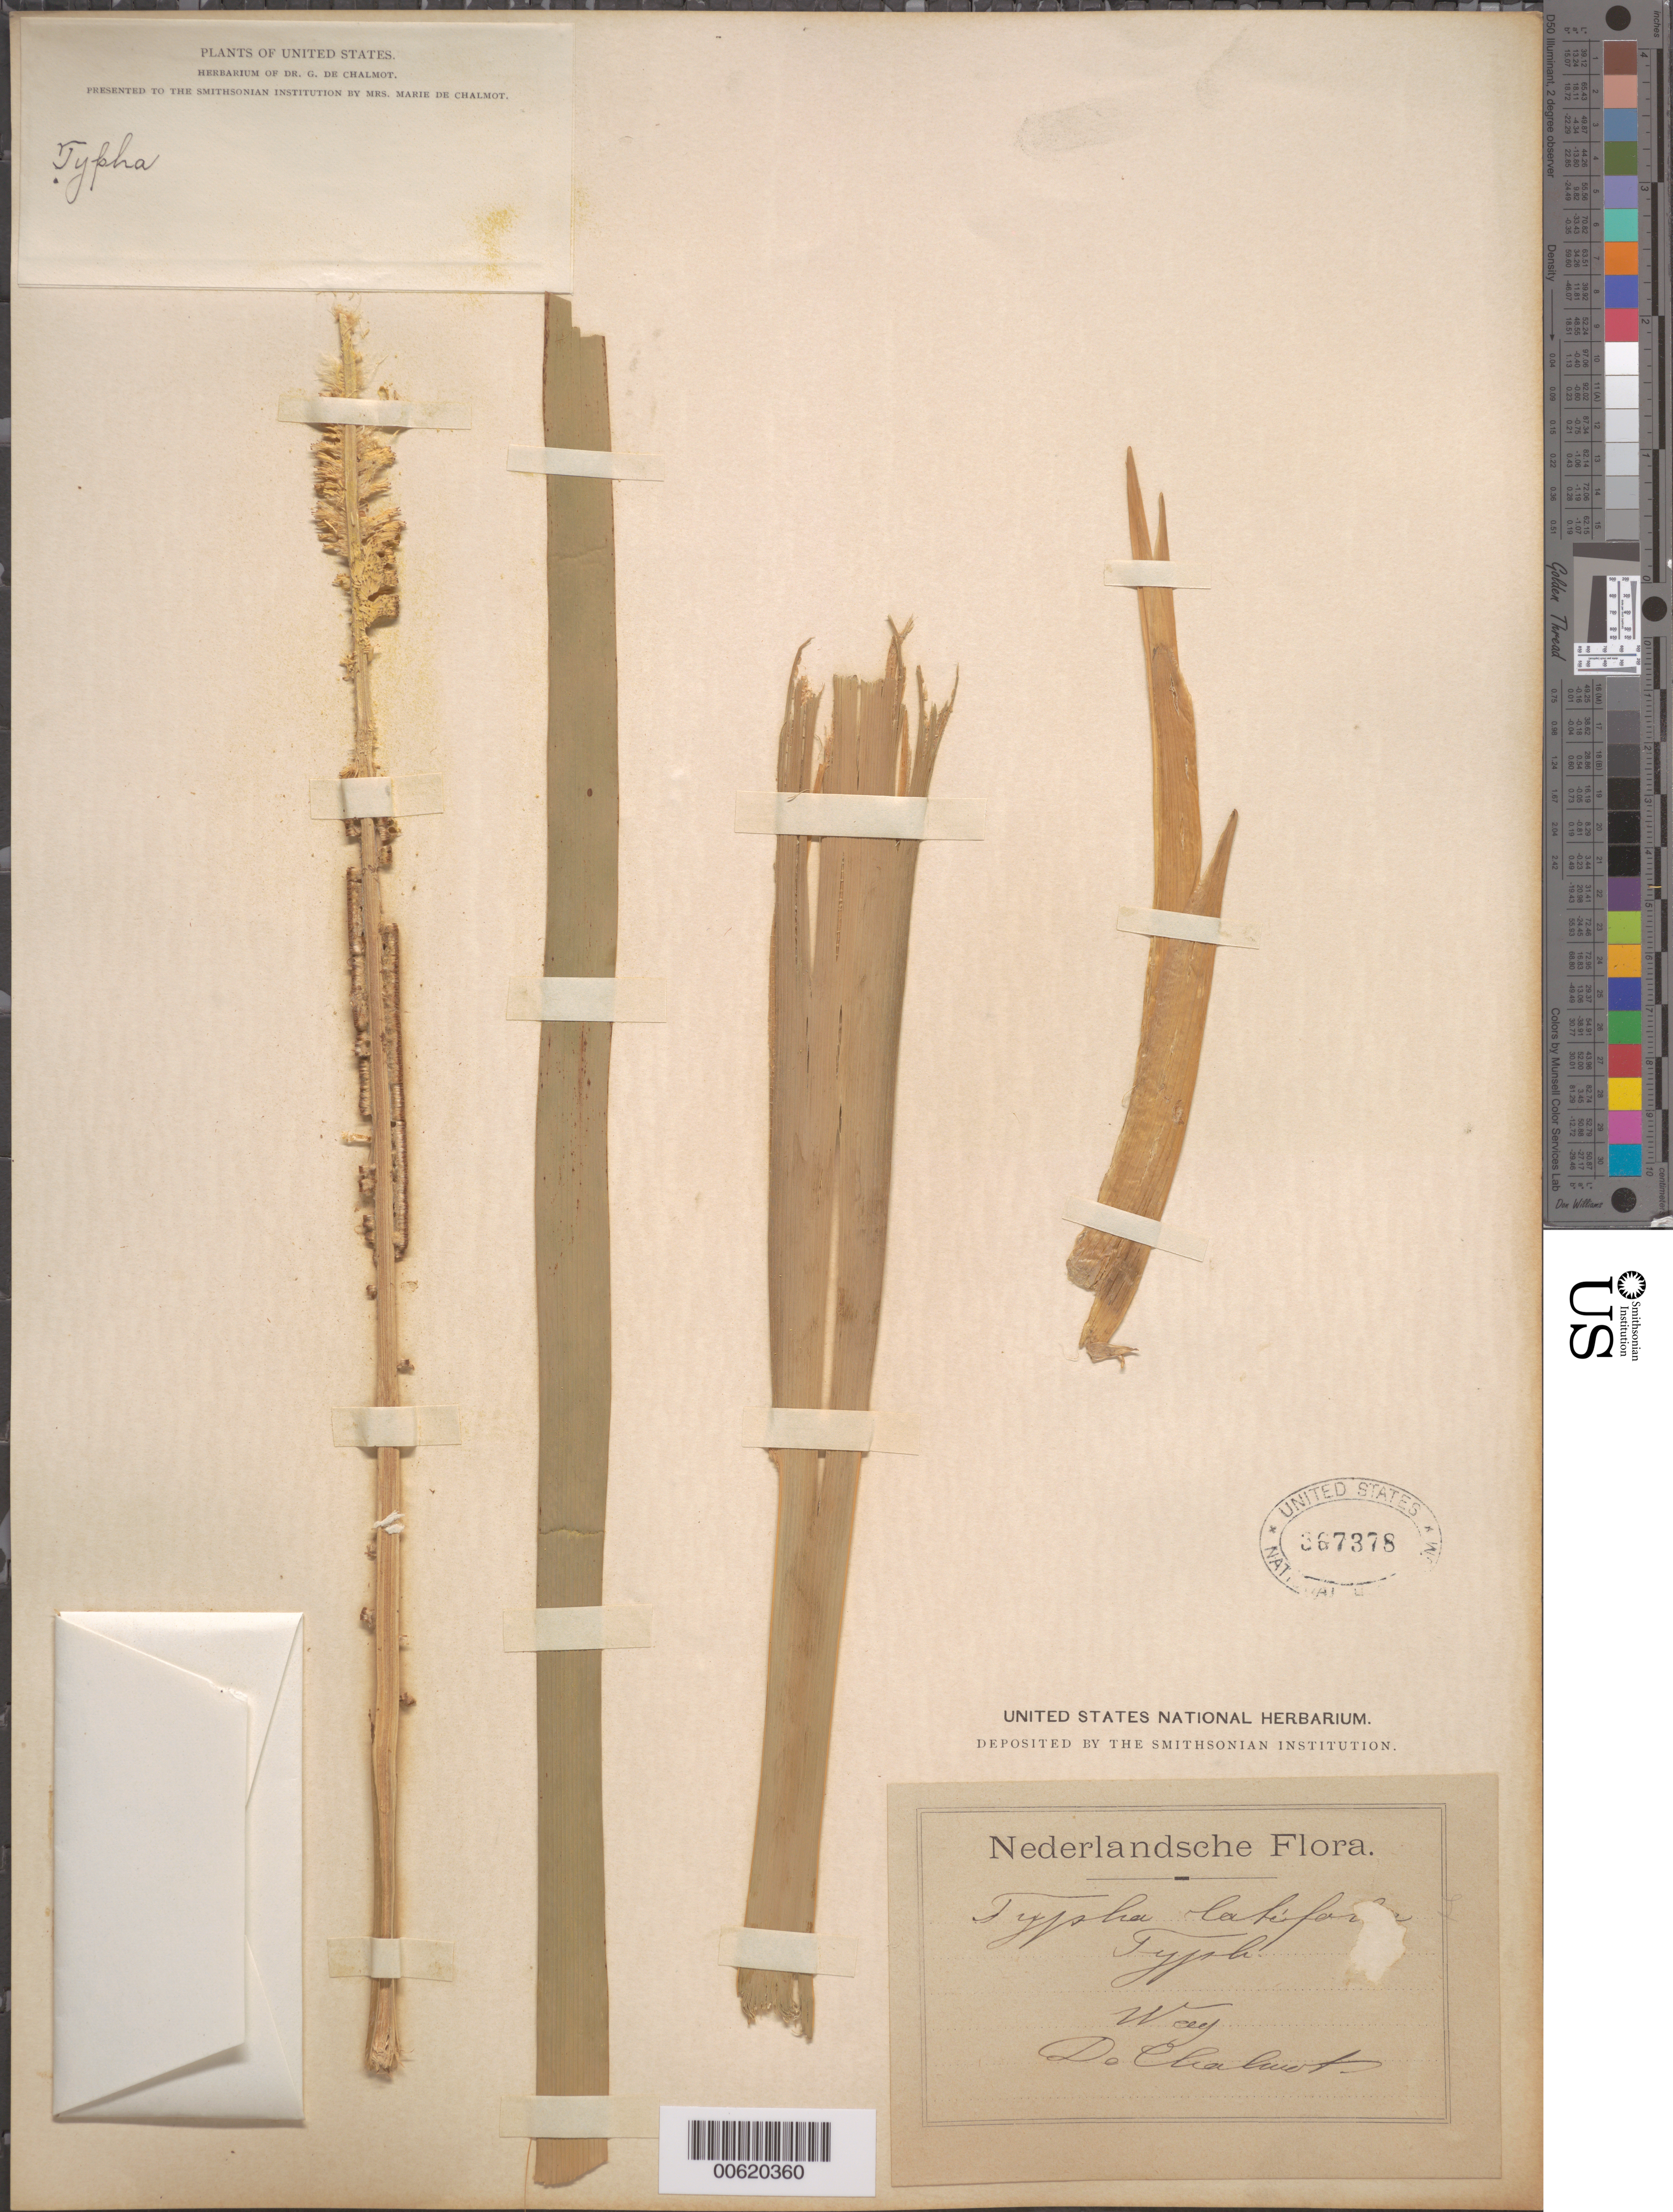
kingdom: Plantae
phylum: Tracheophyta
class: Liliopsida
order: Poales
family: Typhaceae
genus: Typha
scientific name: Typha latifolia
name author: L.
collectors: G. de Chaliot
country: Netherlands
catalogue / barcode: US 367378